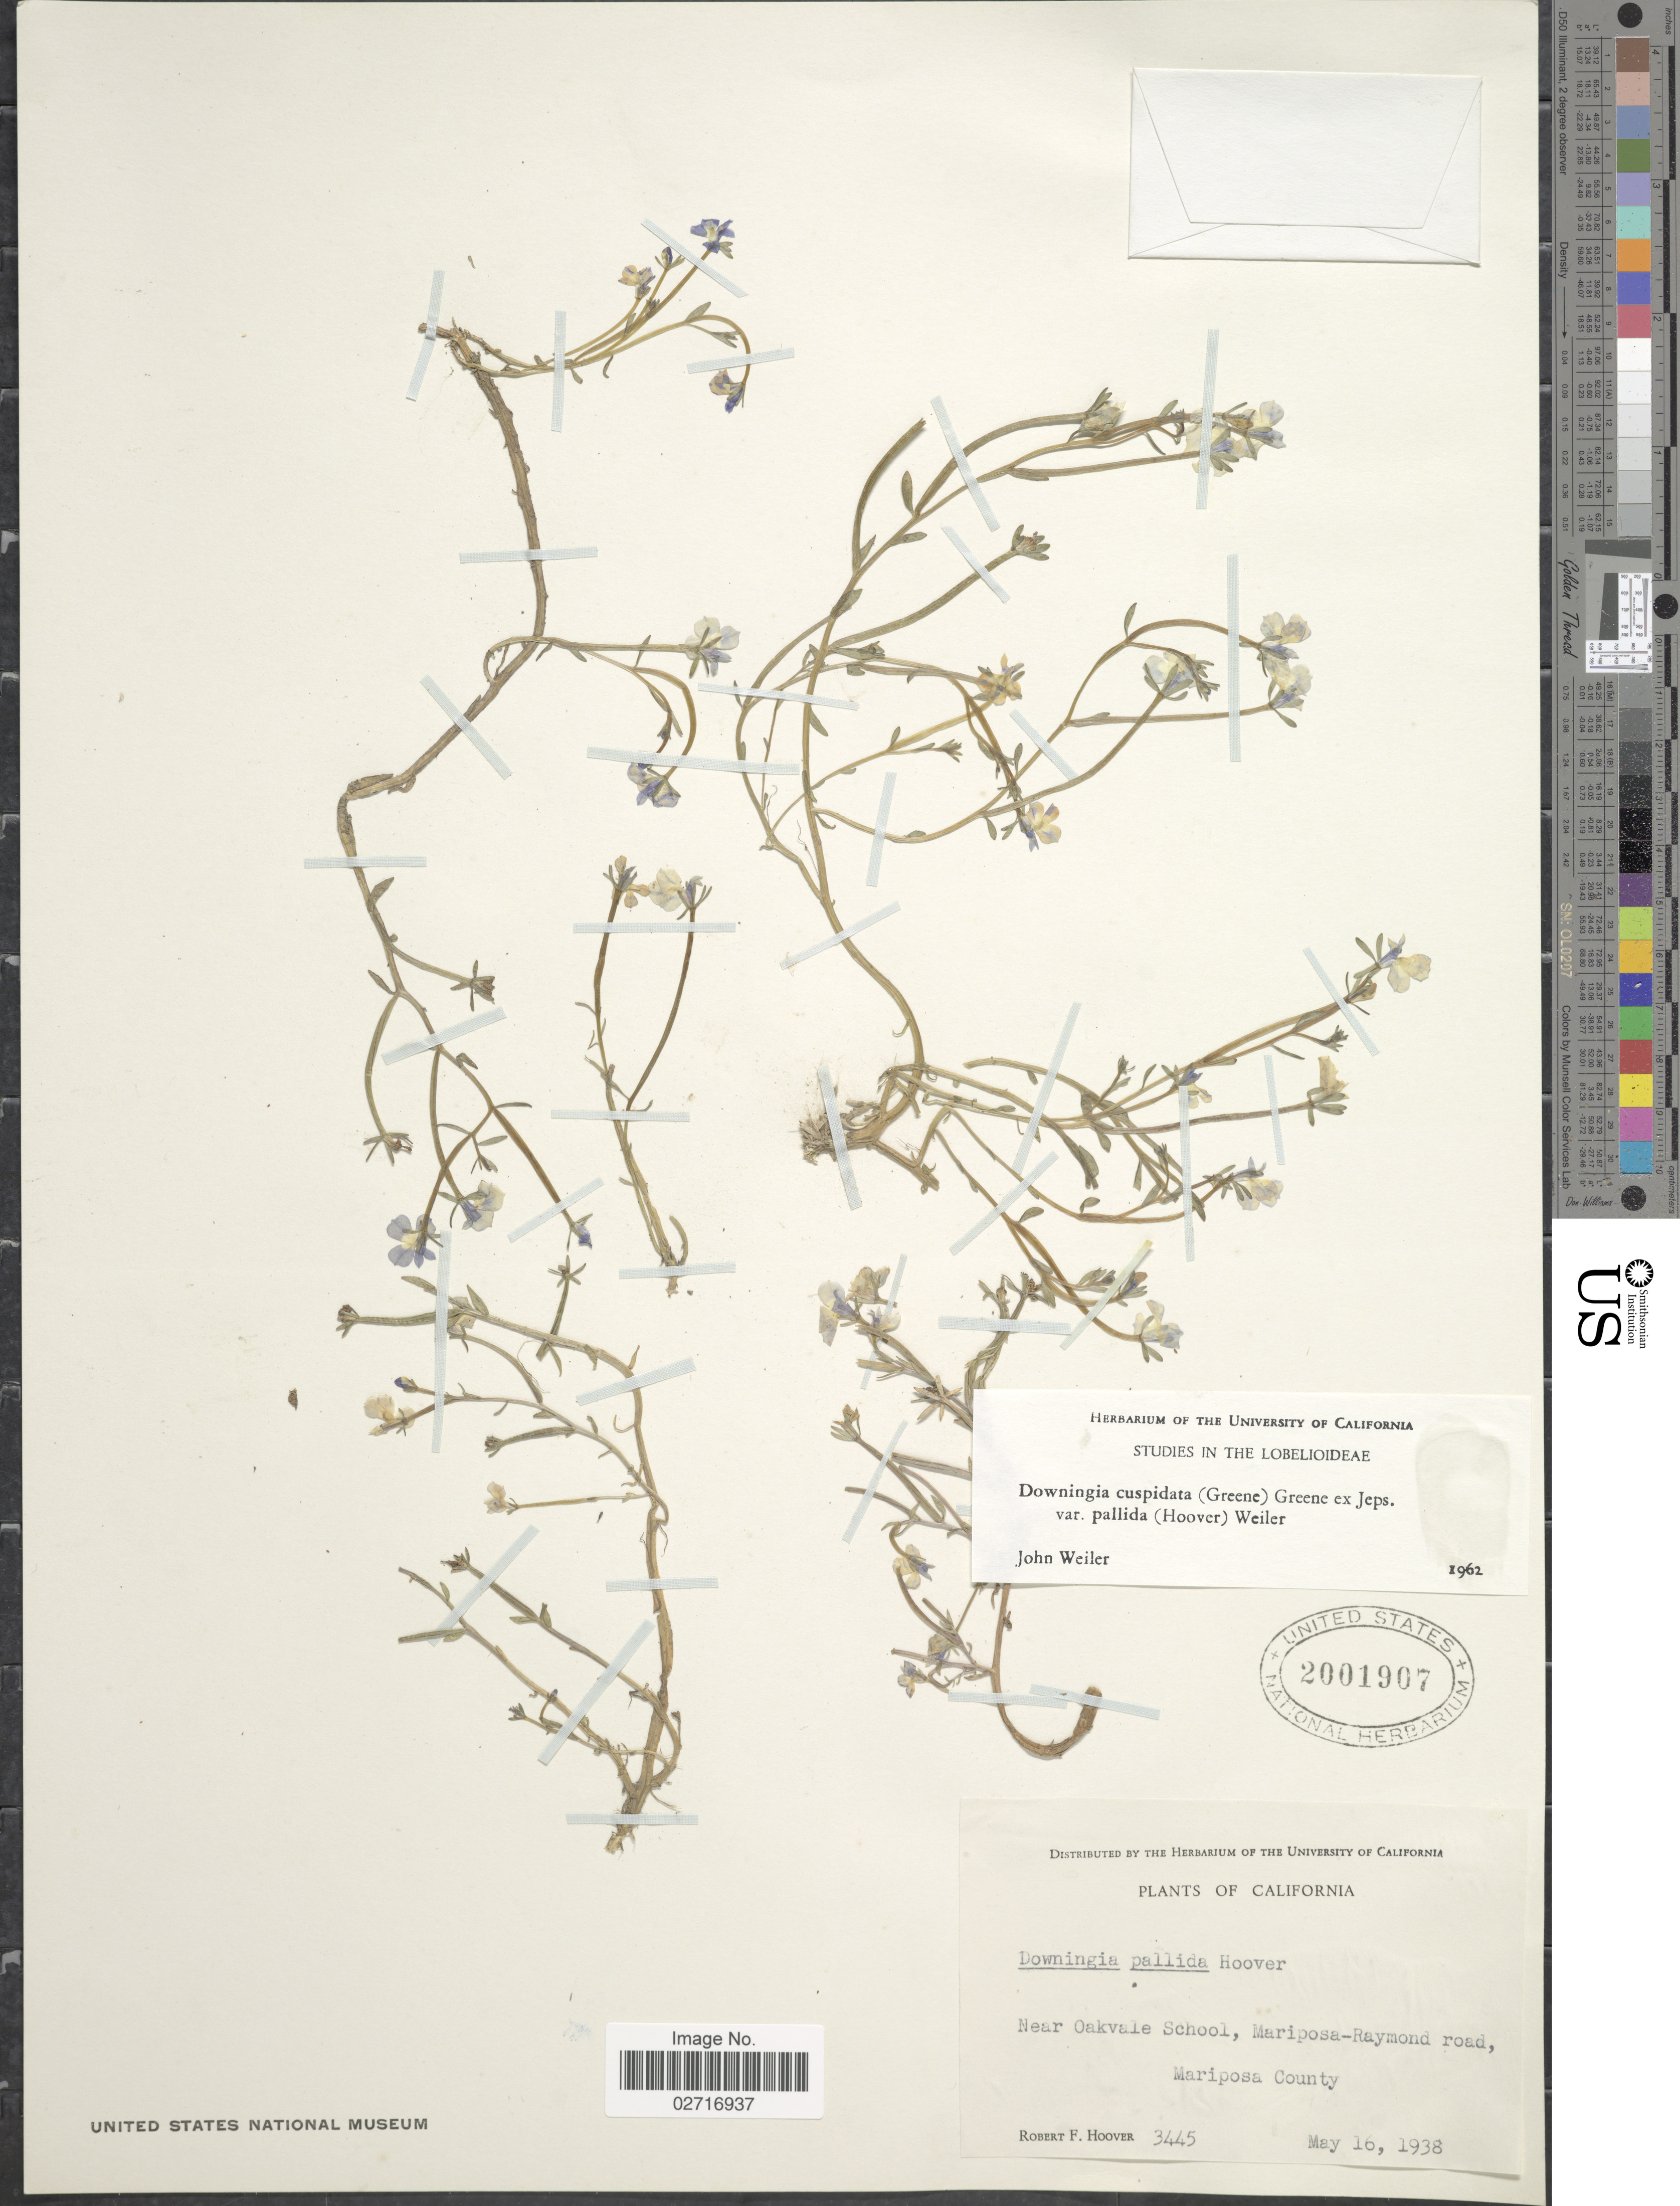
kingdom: Plantae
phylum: Tracheophyta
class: Magnoliopsida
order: Asterales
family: Campanulaceae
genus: Downingia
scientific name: Downingia cuspidata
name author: (Greene) Rattan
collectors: R. F. Hoover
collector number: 3445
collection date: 1938-05-16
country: United States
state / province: California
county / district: Mariposa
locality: Near Oakvale School, Mariposa-Raymond road, Mariposa County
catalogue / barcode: US 2001907